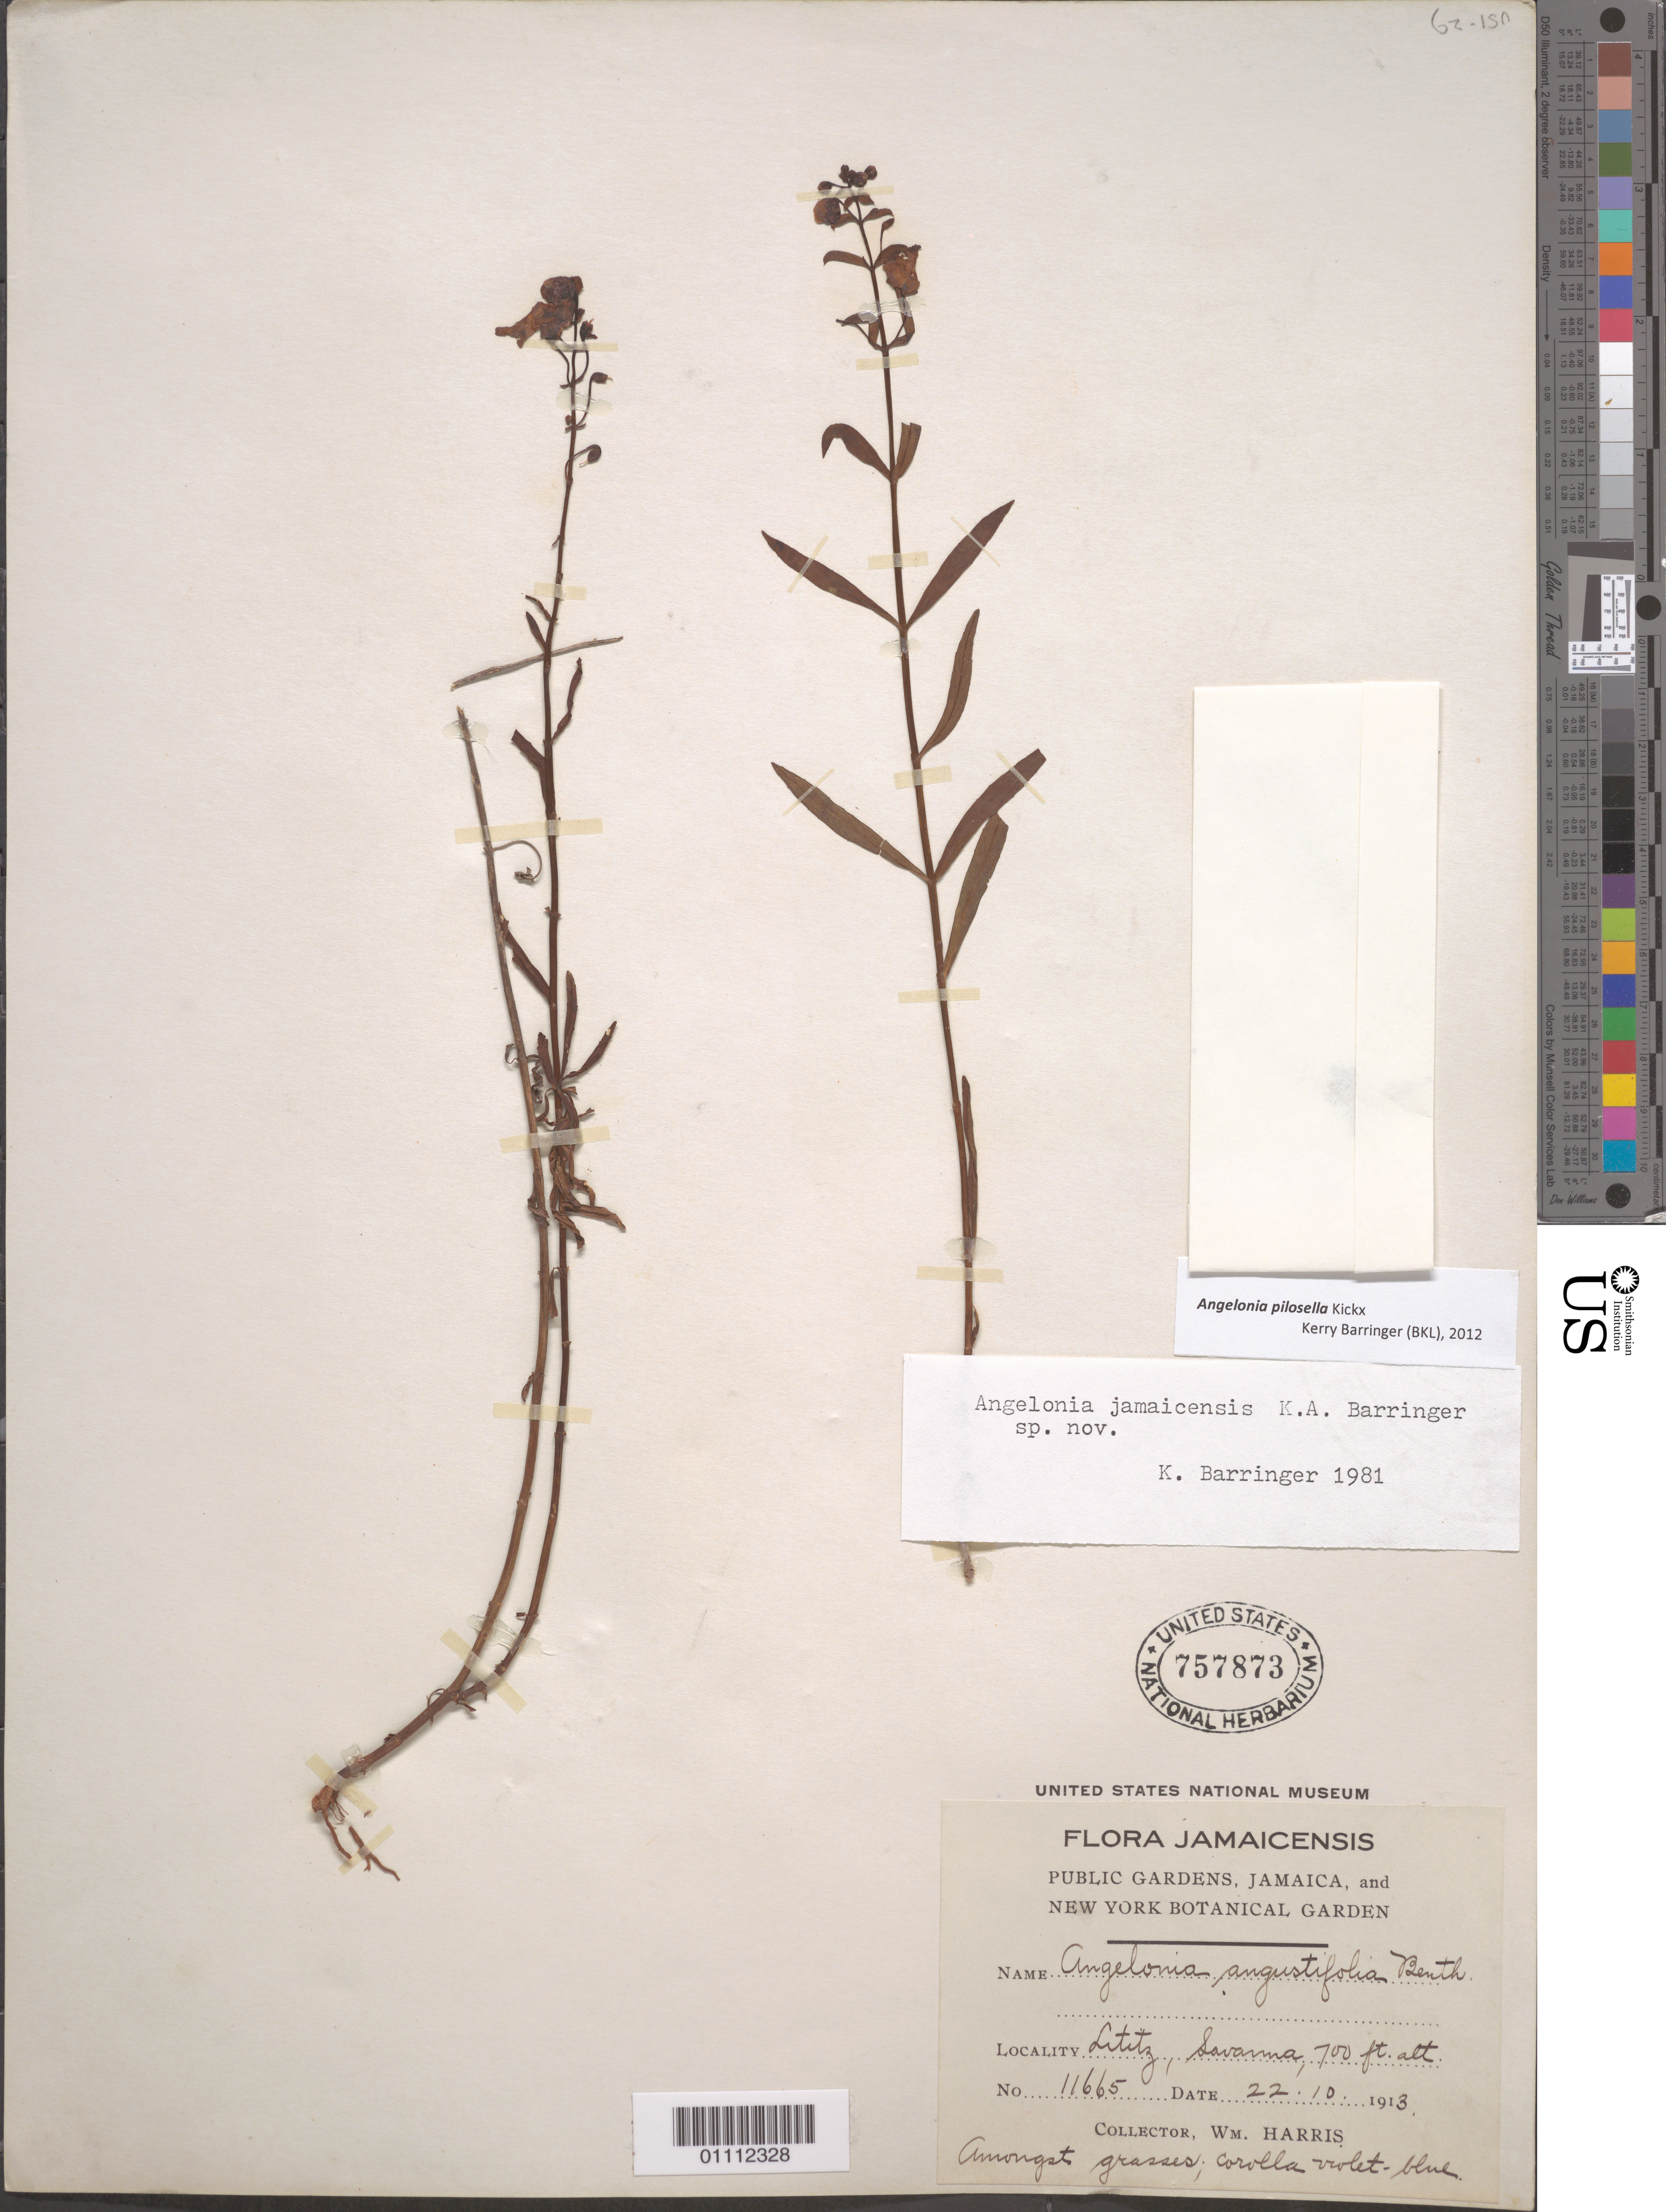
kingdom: Plantae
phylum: Tracheophyta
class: Magnoliopsida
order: Lamiales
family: Plantaginaceae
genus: Angelonia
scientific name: Angelonia pilosella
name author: J. Kickx f.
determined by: Barringer, K.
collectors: W. Harris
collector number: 11665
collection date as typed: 22 Oct 1913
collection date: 1913-10-22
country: Jamaica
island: Jamaica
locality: Lititz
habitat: Savanna, amongst grasses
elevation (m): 213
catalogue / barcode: US 757873